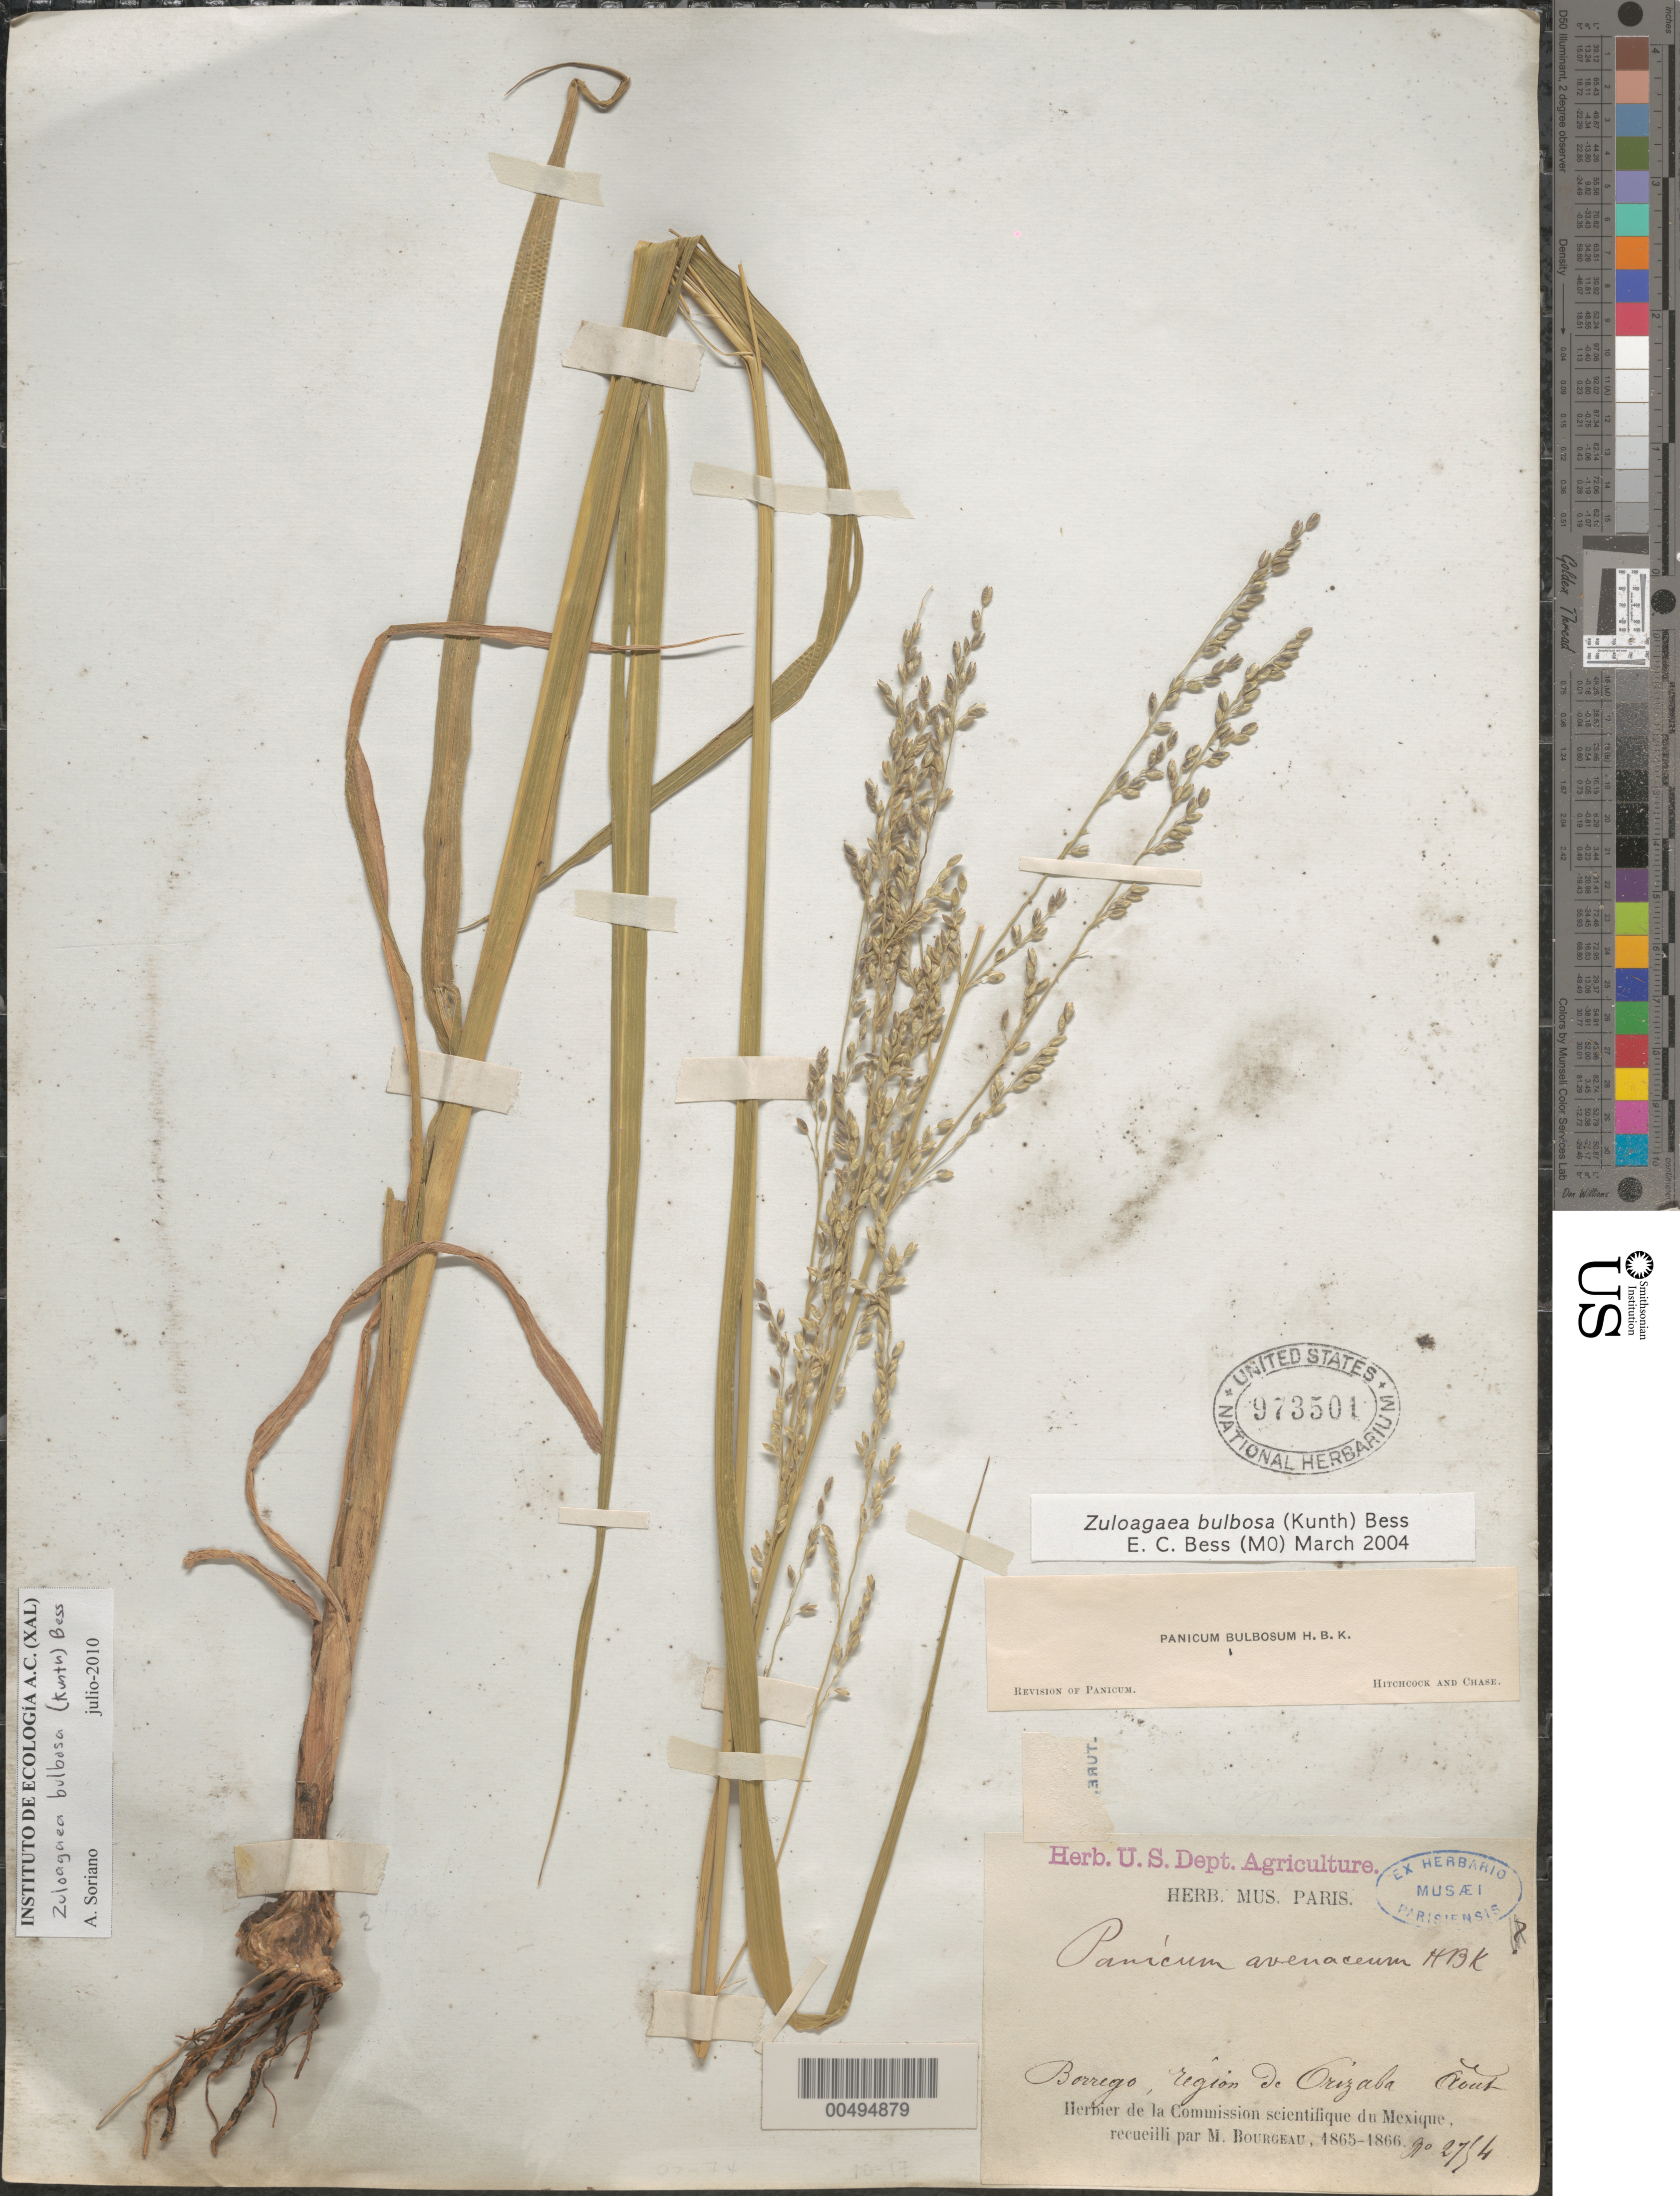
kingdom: Plantae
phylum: Tracheophyta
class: Liliopsida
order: Poales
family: Poaceae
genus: Panicum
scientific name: Panicum bulbosum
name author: Kunth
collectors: E. Bourgeau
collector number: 2754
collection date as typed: Aug 1865 or Aug 1866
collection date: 1865-08 or 1866-08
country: Mexico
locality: Borrego, region de Orizaba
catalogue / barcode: US 973501